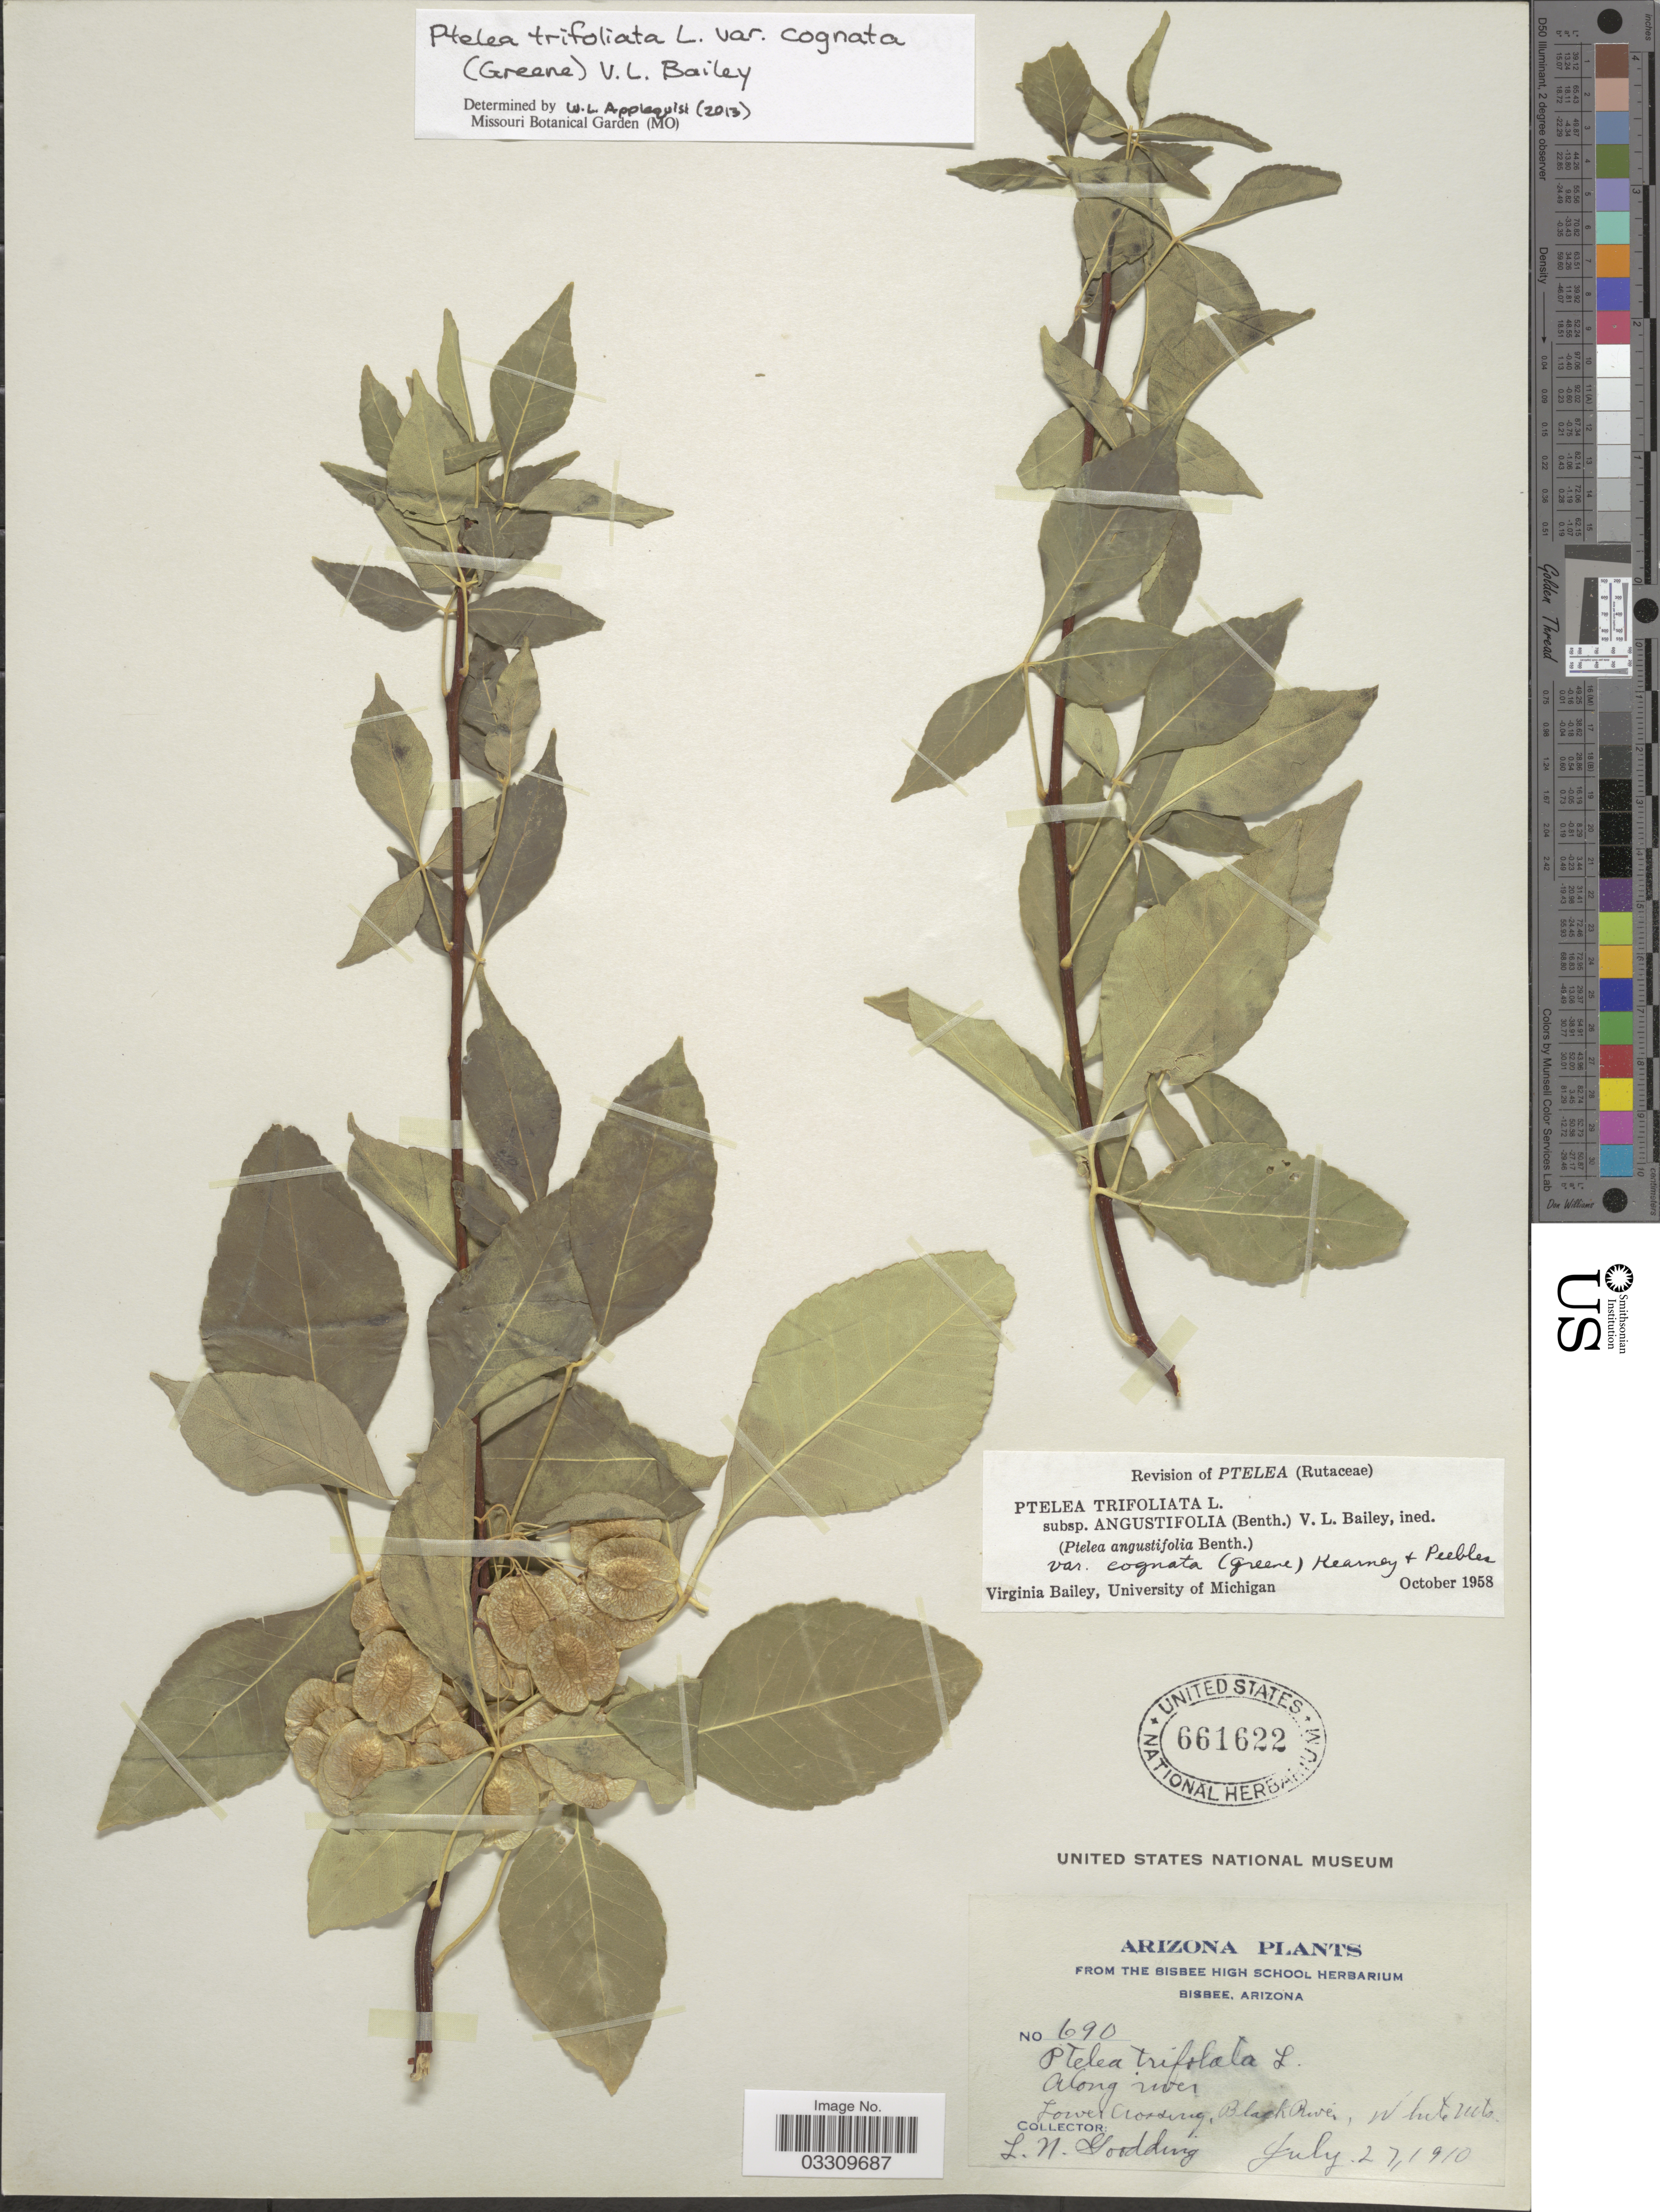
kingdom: Plantae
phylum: Tracheophyta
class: Magnoliopsida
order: Sapindales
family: Rutaceae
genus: Ptelea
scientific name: Ptelea trifoliata var. cognata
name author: (Greene) V. L. Bailey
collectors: L. N. Goodding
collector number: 690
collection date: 1910-07-27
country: United States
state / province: Arizona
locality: Along river, Lower crossing, Black River, White Mts.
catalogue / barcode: US 661622